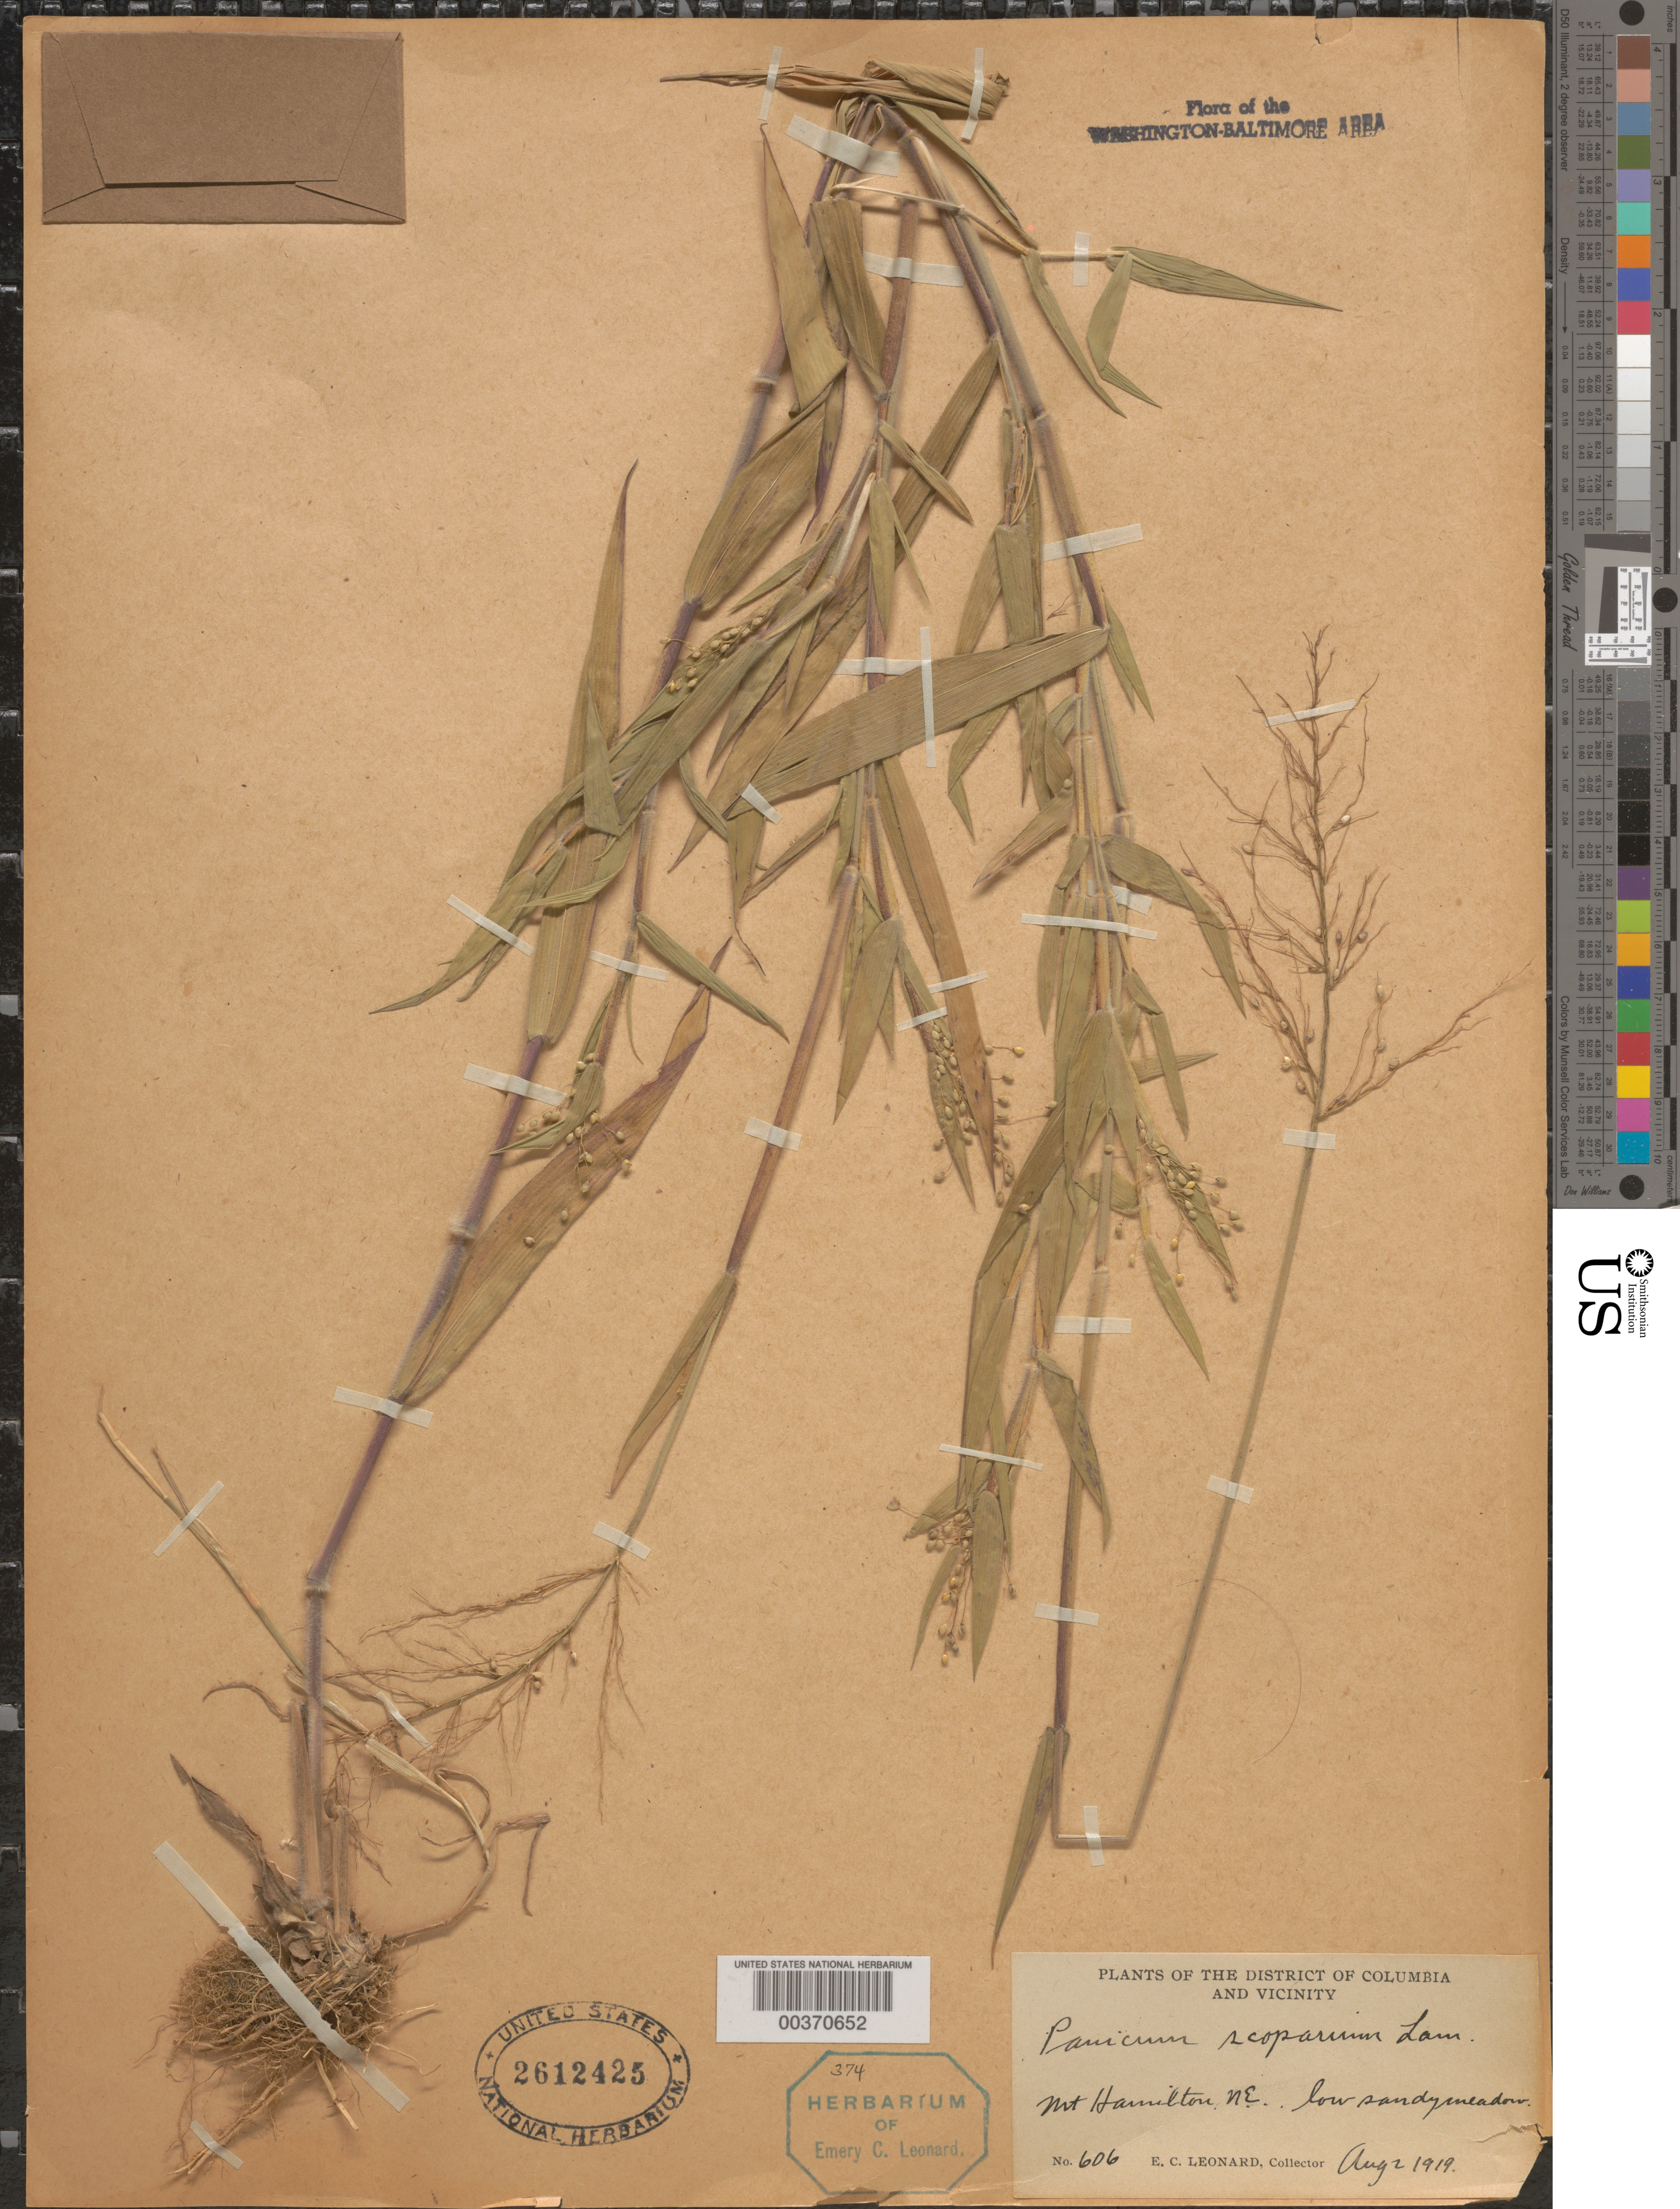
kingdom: Plantae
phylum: Tracheophyta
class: Liliopsida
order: Poales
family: Poaceae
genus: Dichanthelium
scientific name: Dichanthelium scoparium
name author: (Lam.) Gould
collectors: E. C. Leonard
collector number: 606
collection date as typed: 02 Aug 1919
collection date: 1919-08-02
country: United States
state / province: District of Columbia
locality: Mount Hamilton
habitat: Low sandy meadow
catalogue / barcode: US 2612425